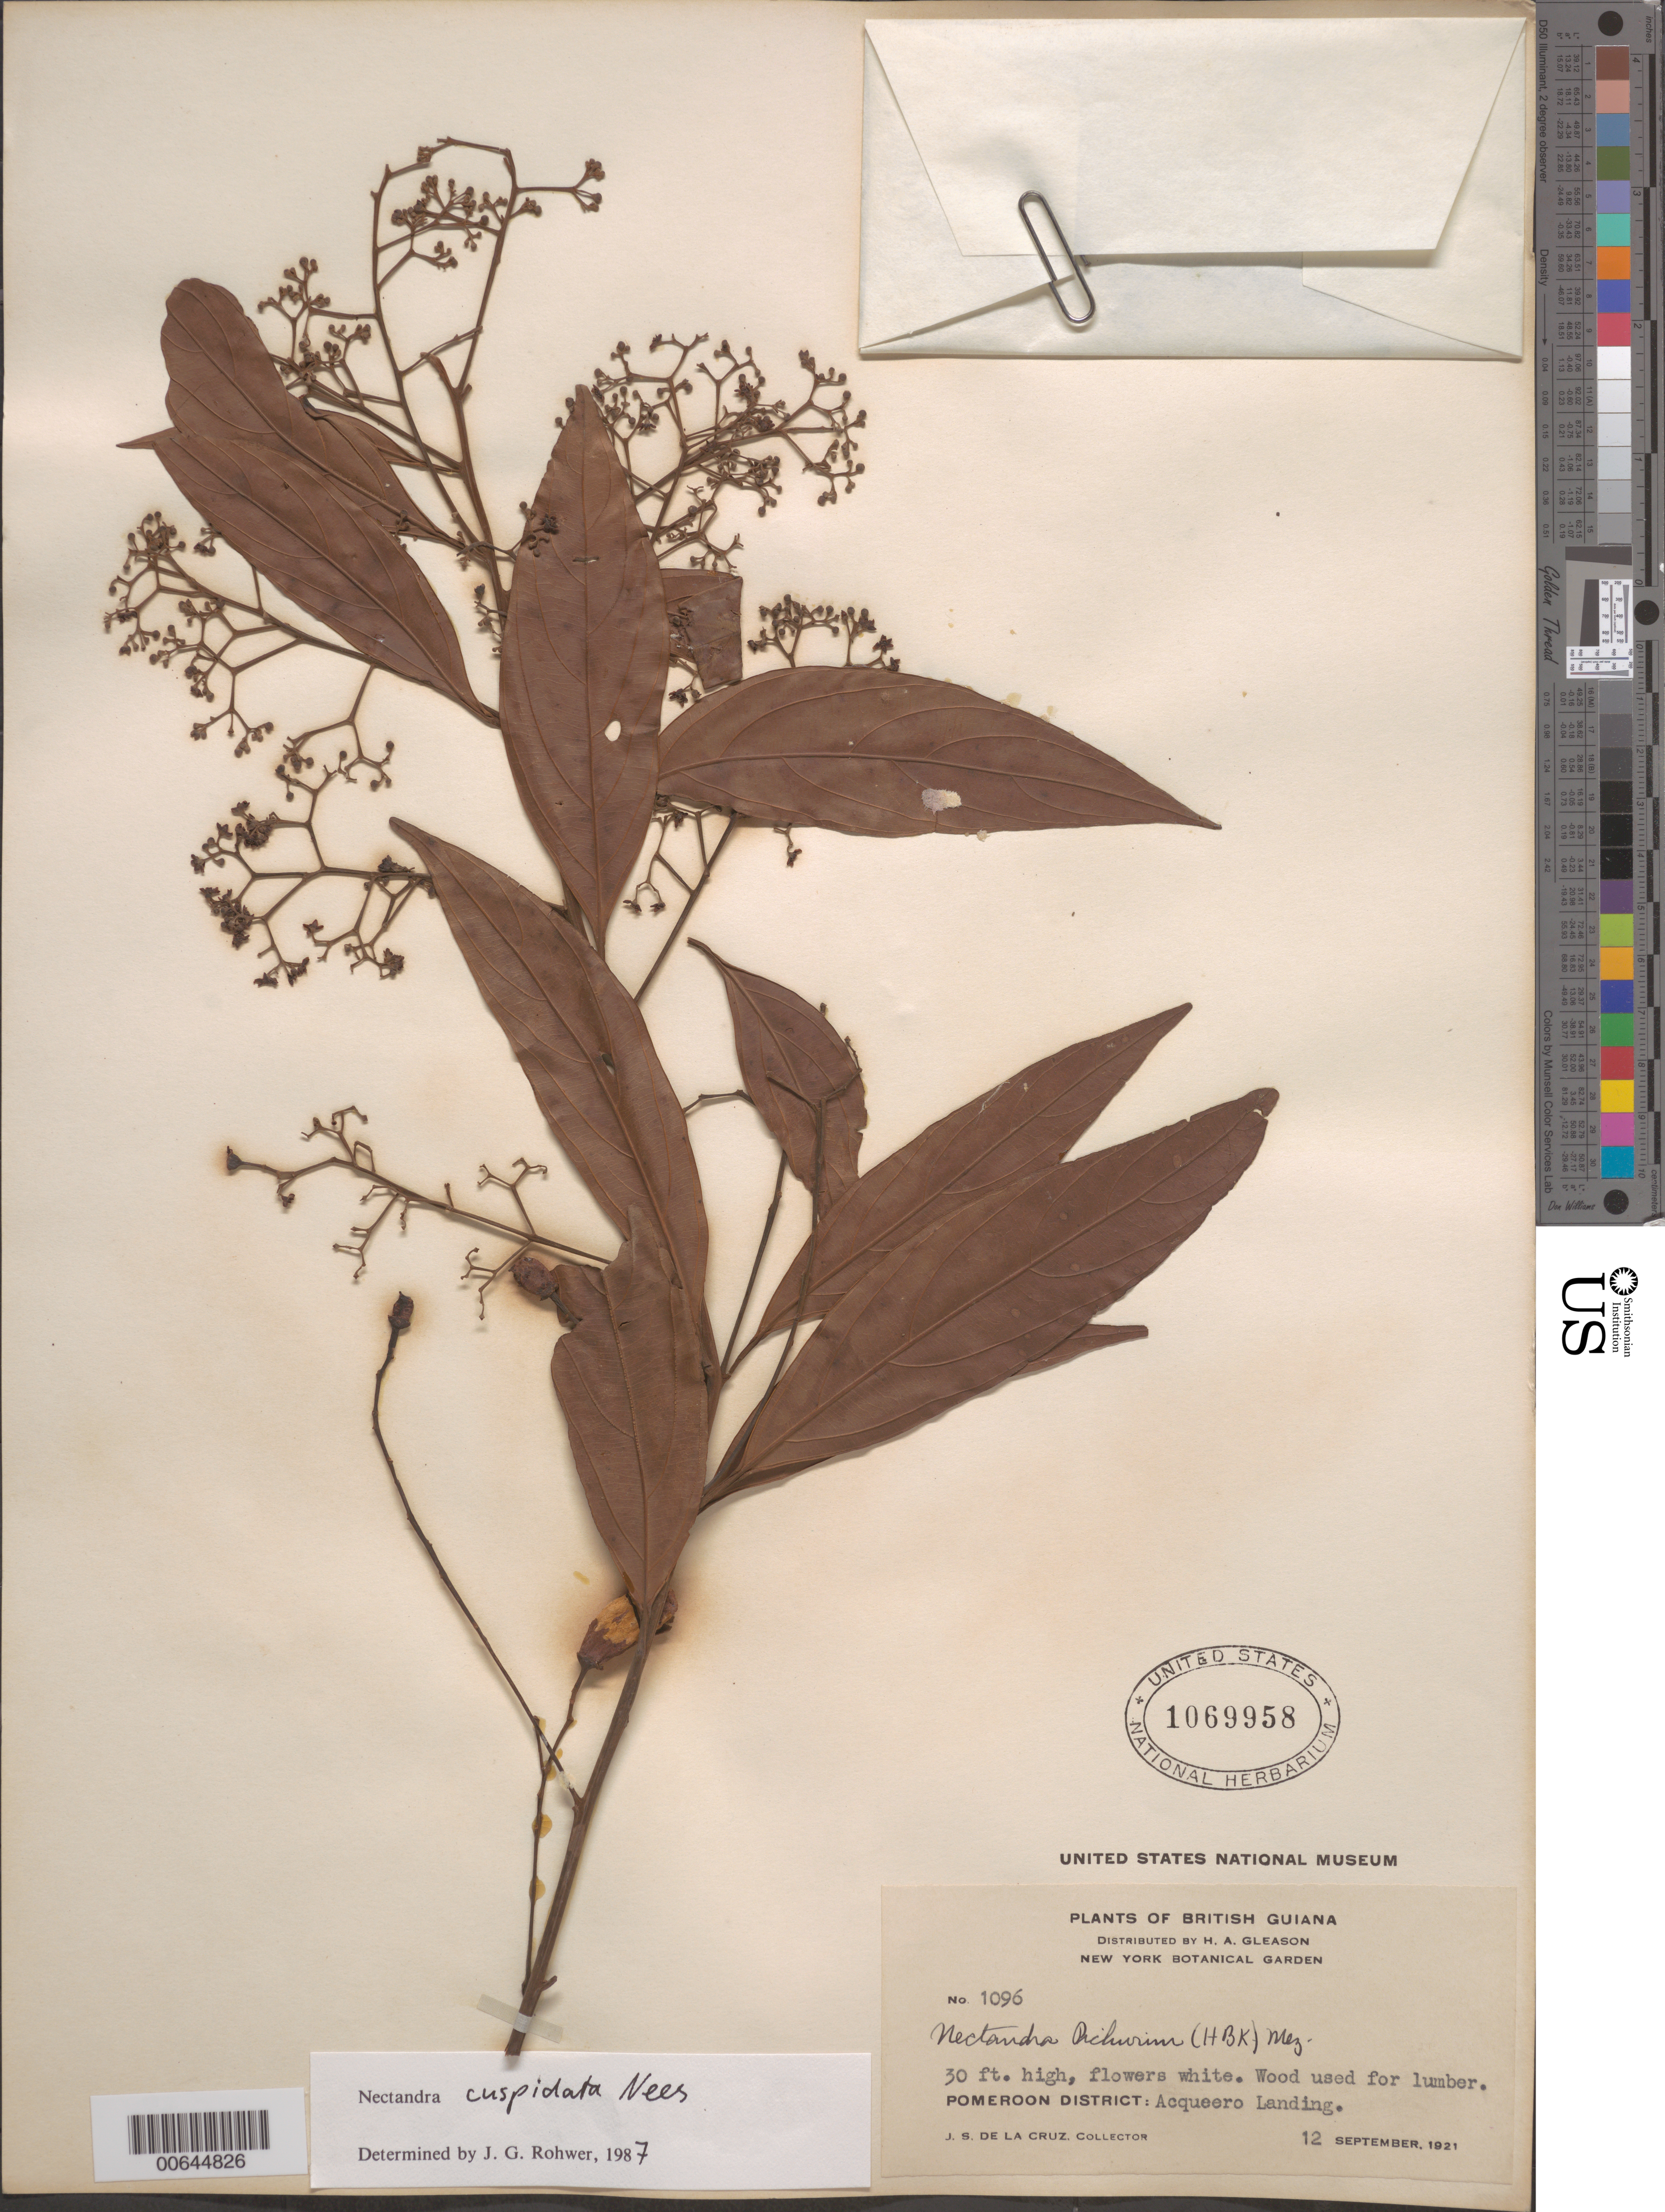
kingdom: Plantae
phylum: Tracheophyta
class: Magnoliopsida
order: Laurales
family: Lauraceae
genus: Nectandra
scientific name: Nectandra cuspidata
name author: Nees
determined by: Rohwer, J. G.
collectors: J. S. de la Cruz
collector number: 1096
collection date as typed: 12-Sep-21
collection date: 1921-09-12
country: Guyana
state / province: Barima-Waini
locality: Acqueero Landing, Pomeroon Dist.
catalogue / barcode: US 1069958